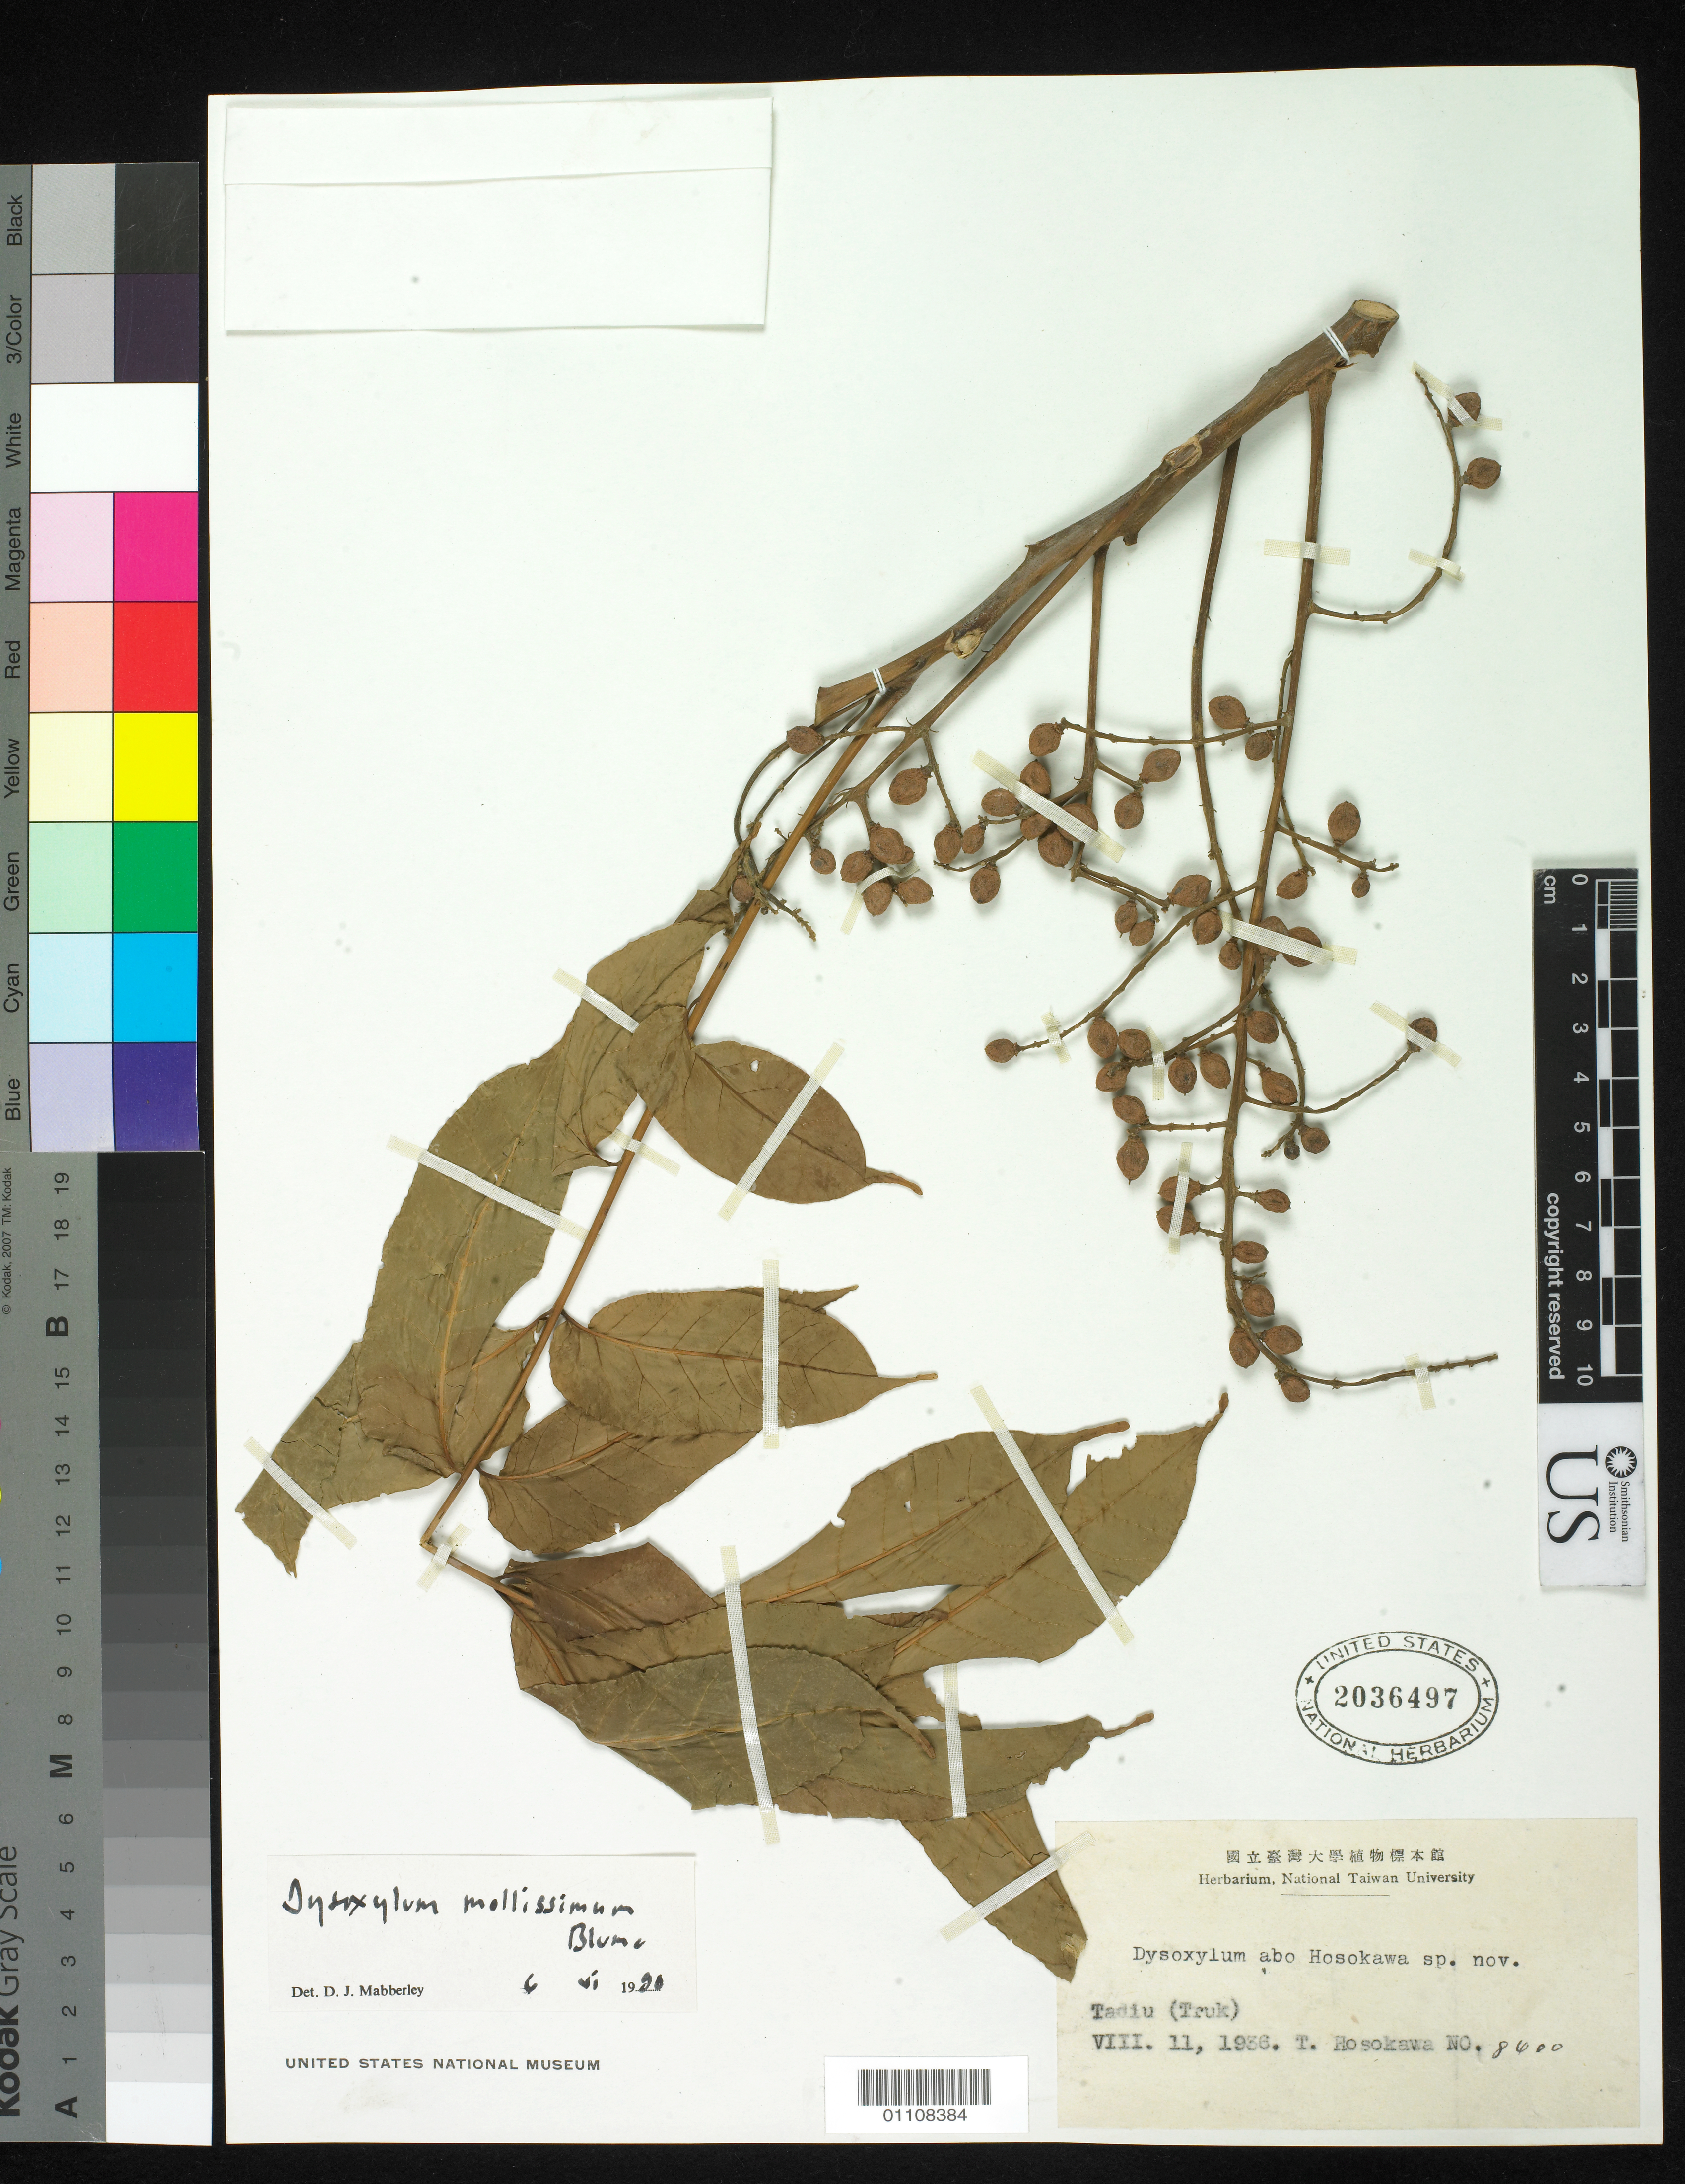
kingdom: Plantae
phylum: Tracheophyta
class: Magnoliopsida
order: Sapindales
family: Meliaceae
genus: Dysoxylum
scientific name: Dysoxylum abo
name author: Hosok.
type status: Isotype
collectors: T. Hosokawa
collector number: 8600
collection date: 1936-08-11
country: Micronesia, Federated States of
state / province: Truk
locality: Truk Island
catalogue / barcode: US 2036497